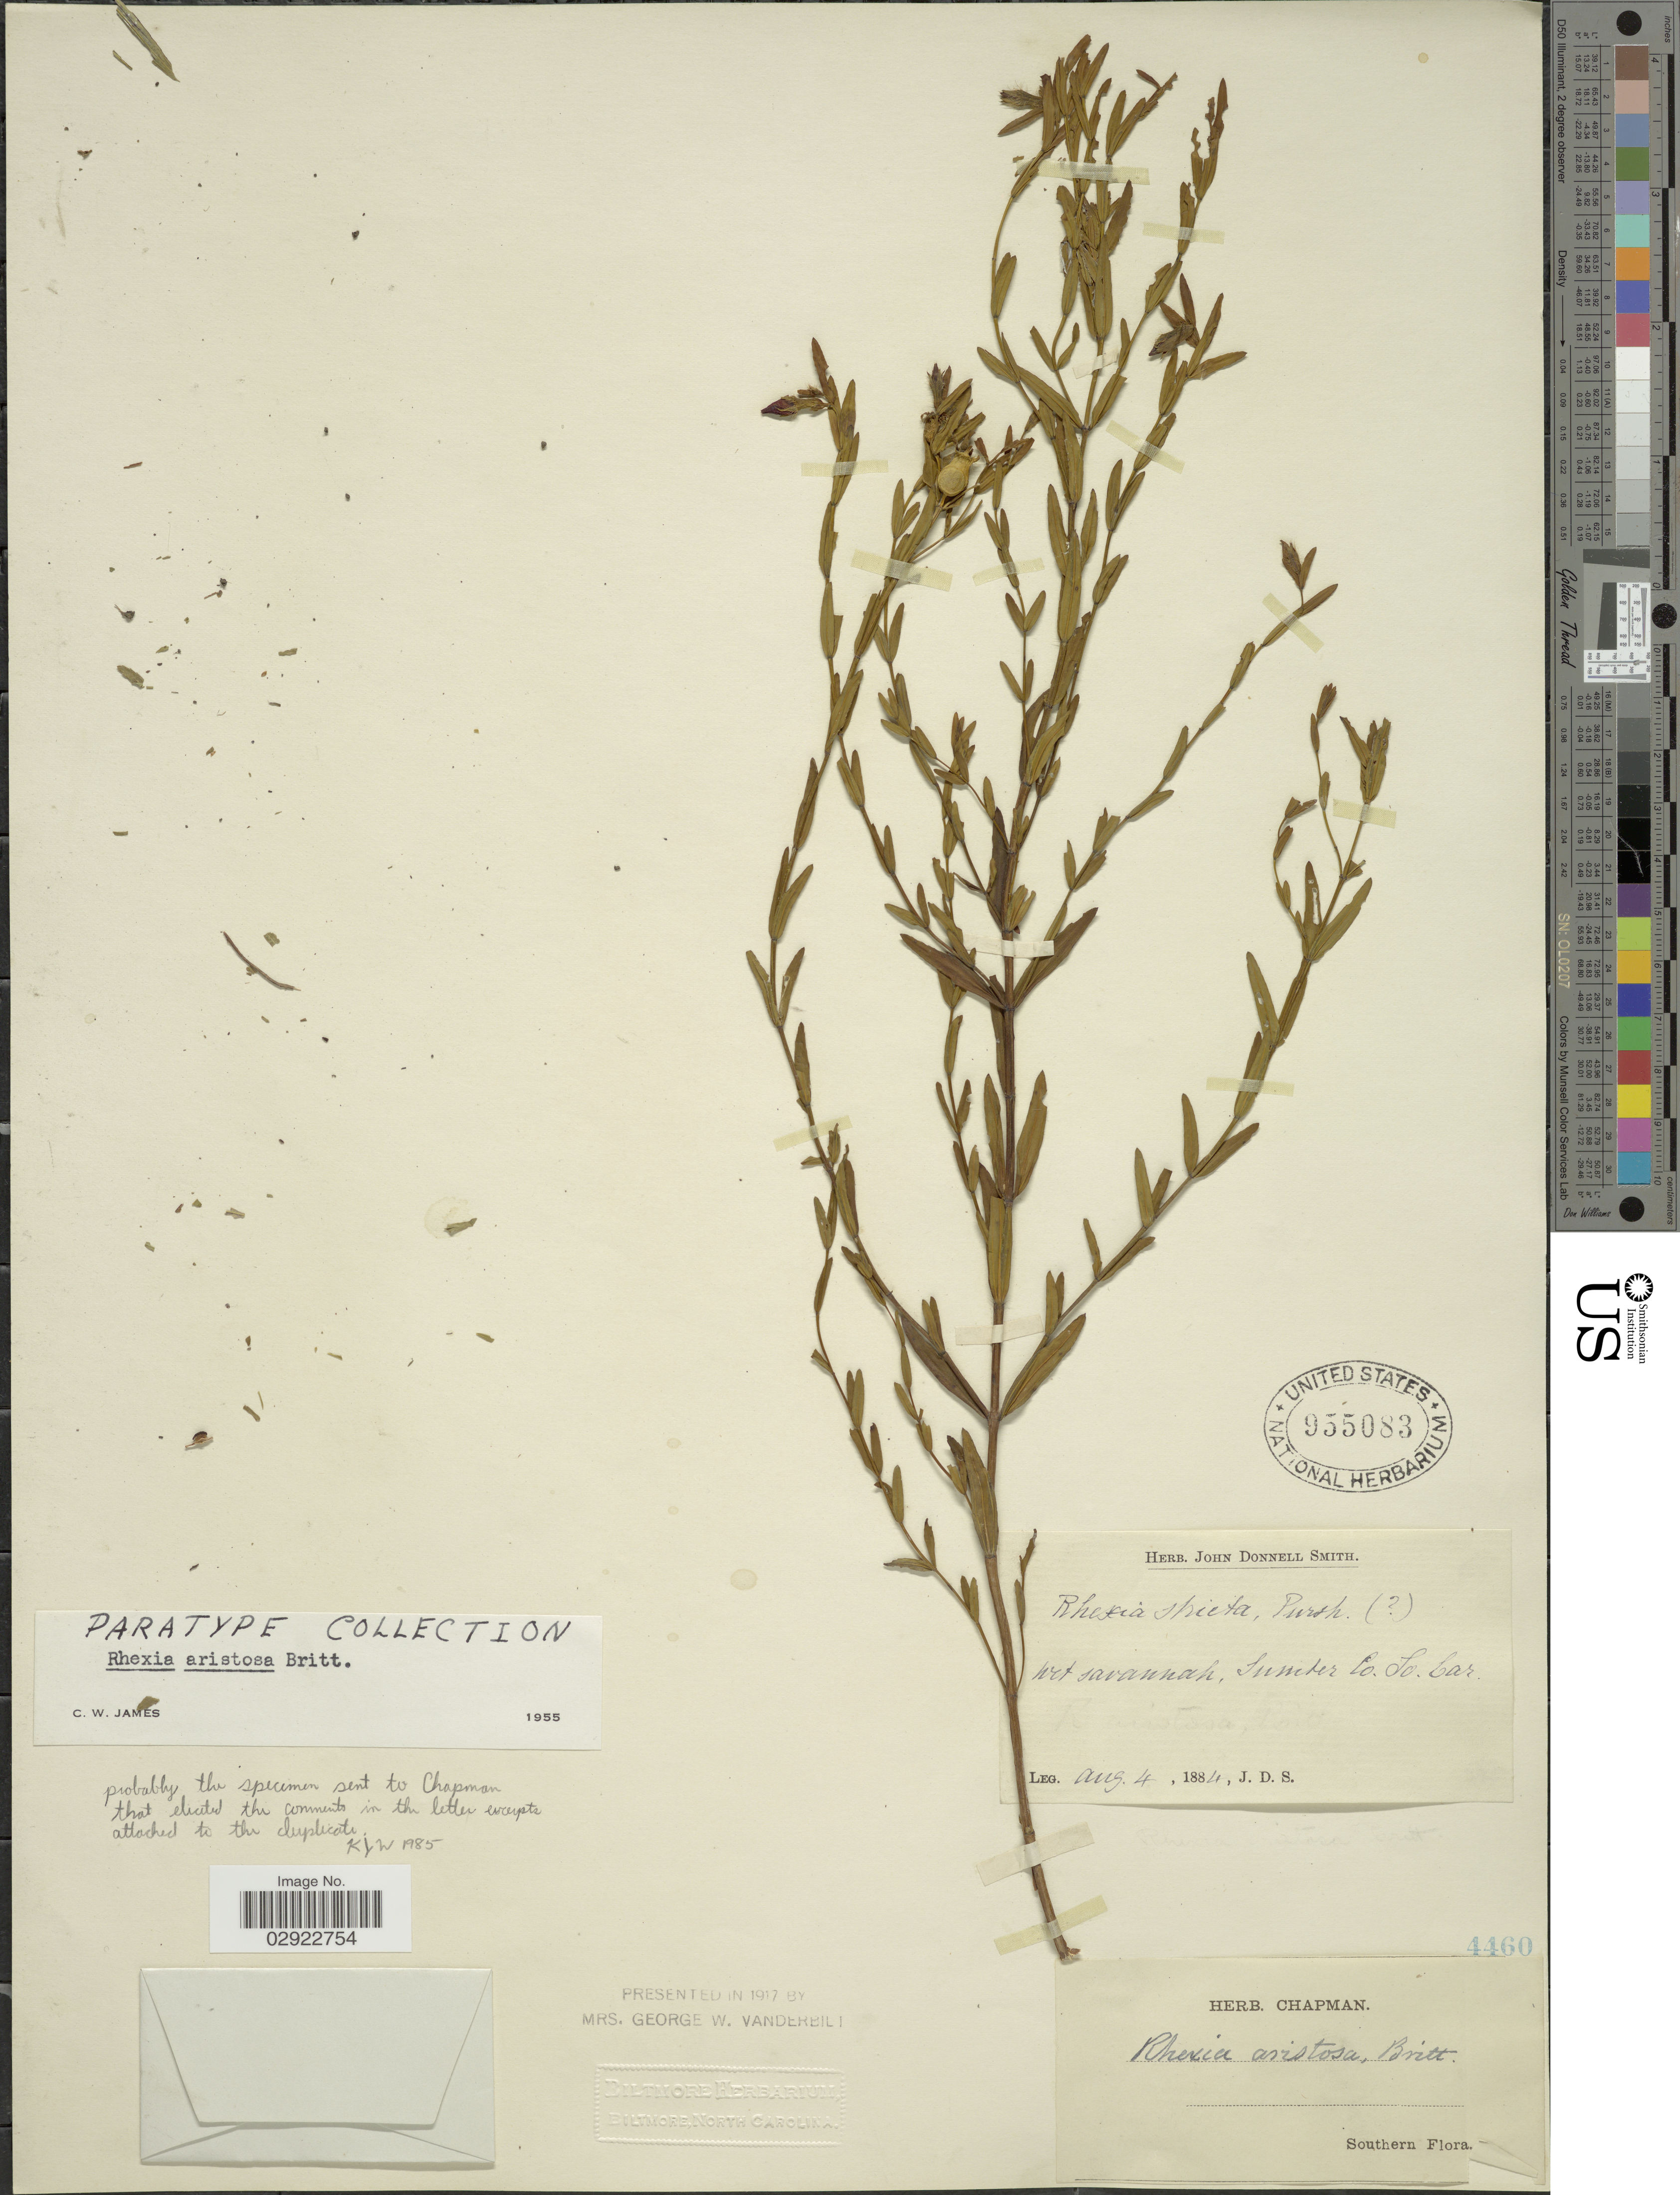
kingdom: Plantae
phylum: Tracheophyta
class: Magnoliopsida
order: Myrtales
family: Melastomataceae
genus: Rhexia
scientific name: Rhexia aristosa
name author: Britton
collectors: J. Donnell Smith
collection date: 1884-08-04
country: United States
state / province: South Carolina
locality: Sumter Co.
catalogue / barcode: US 955083